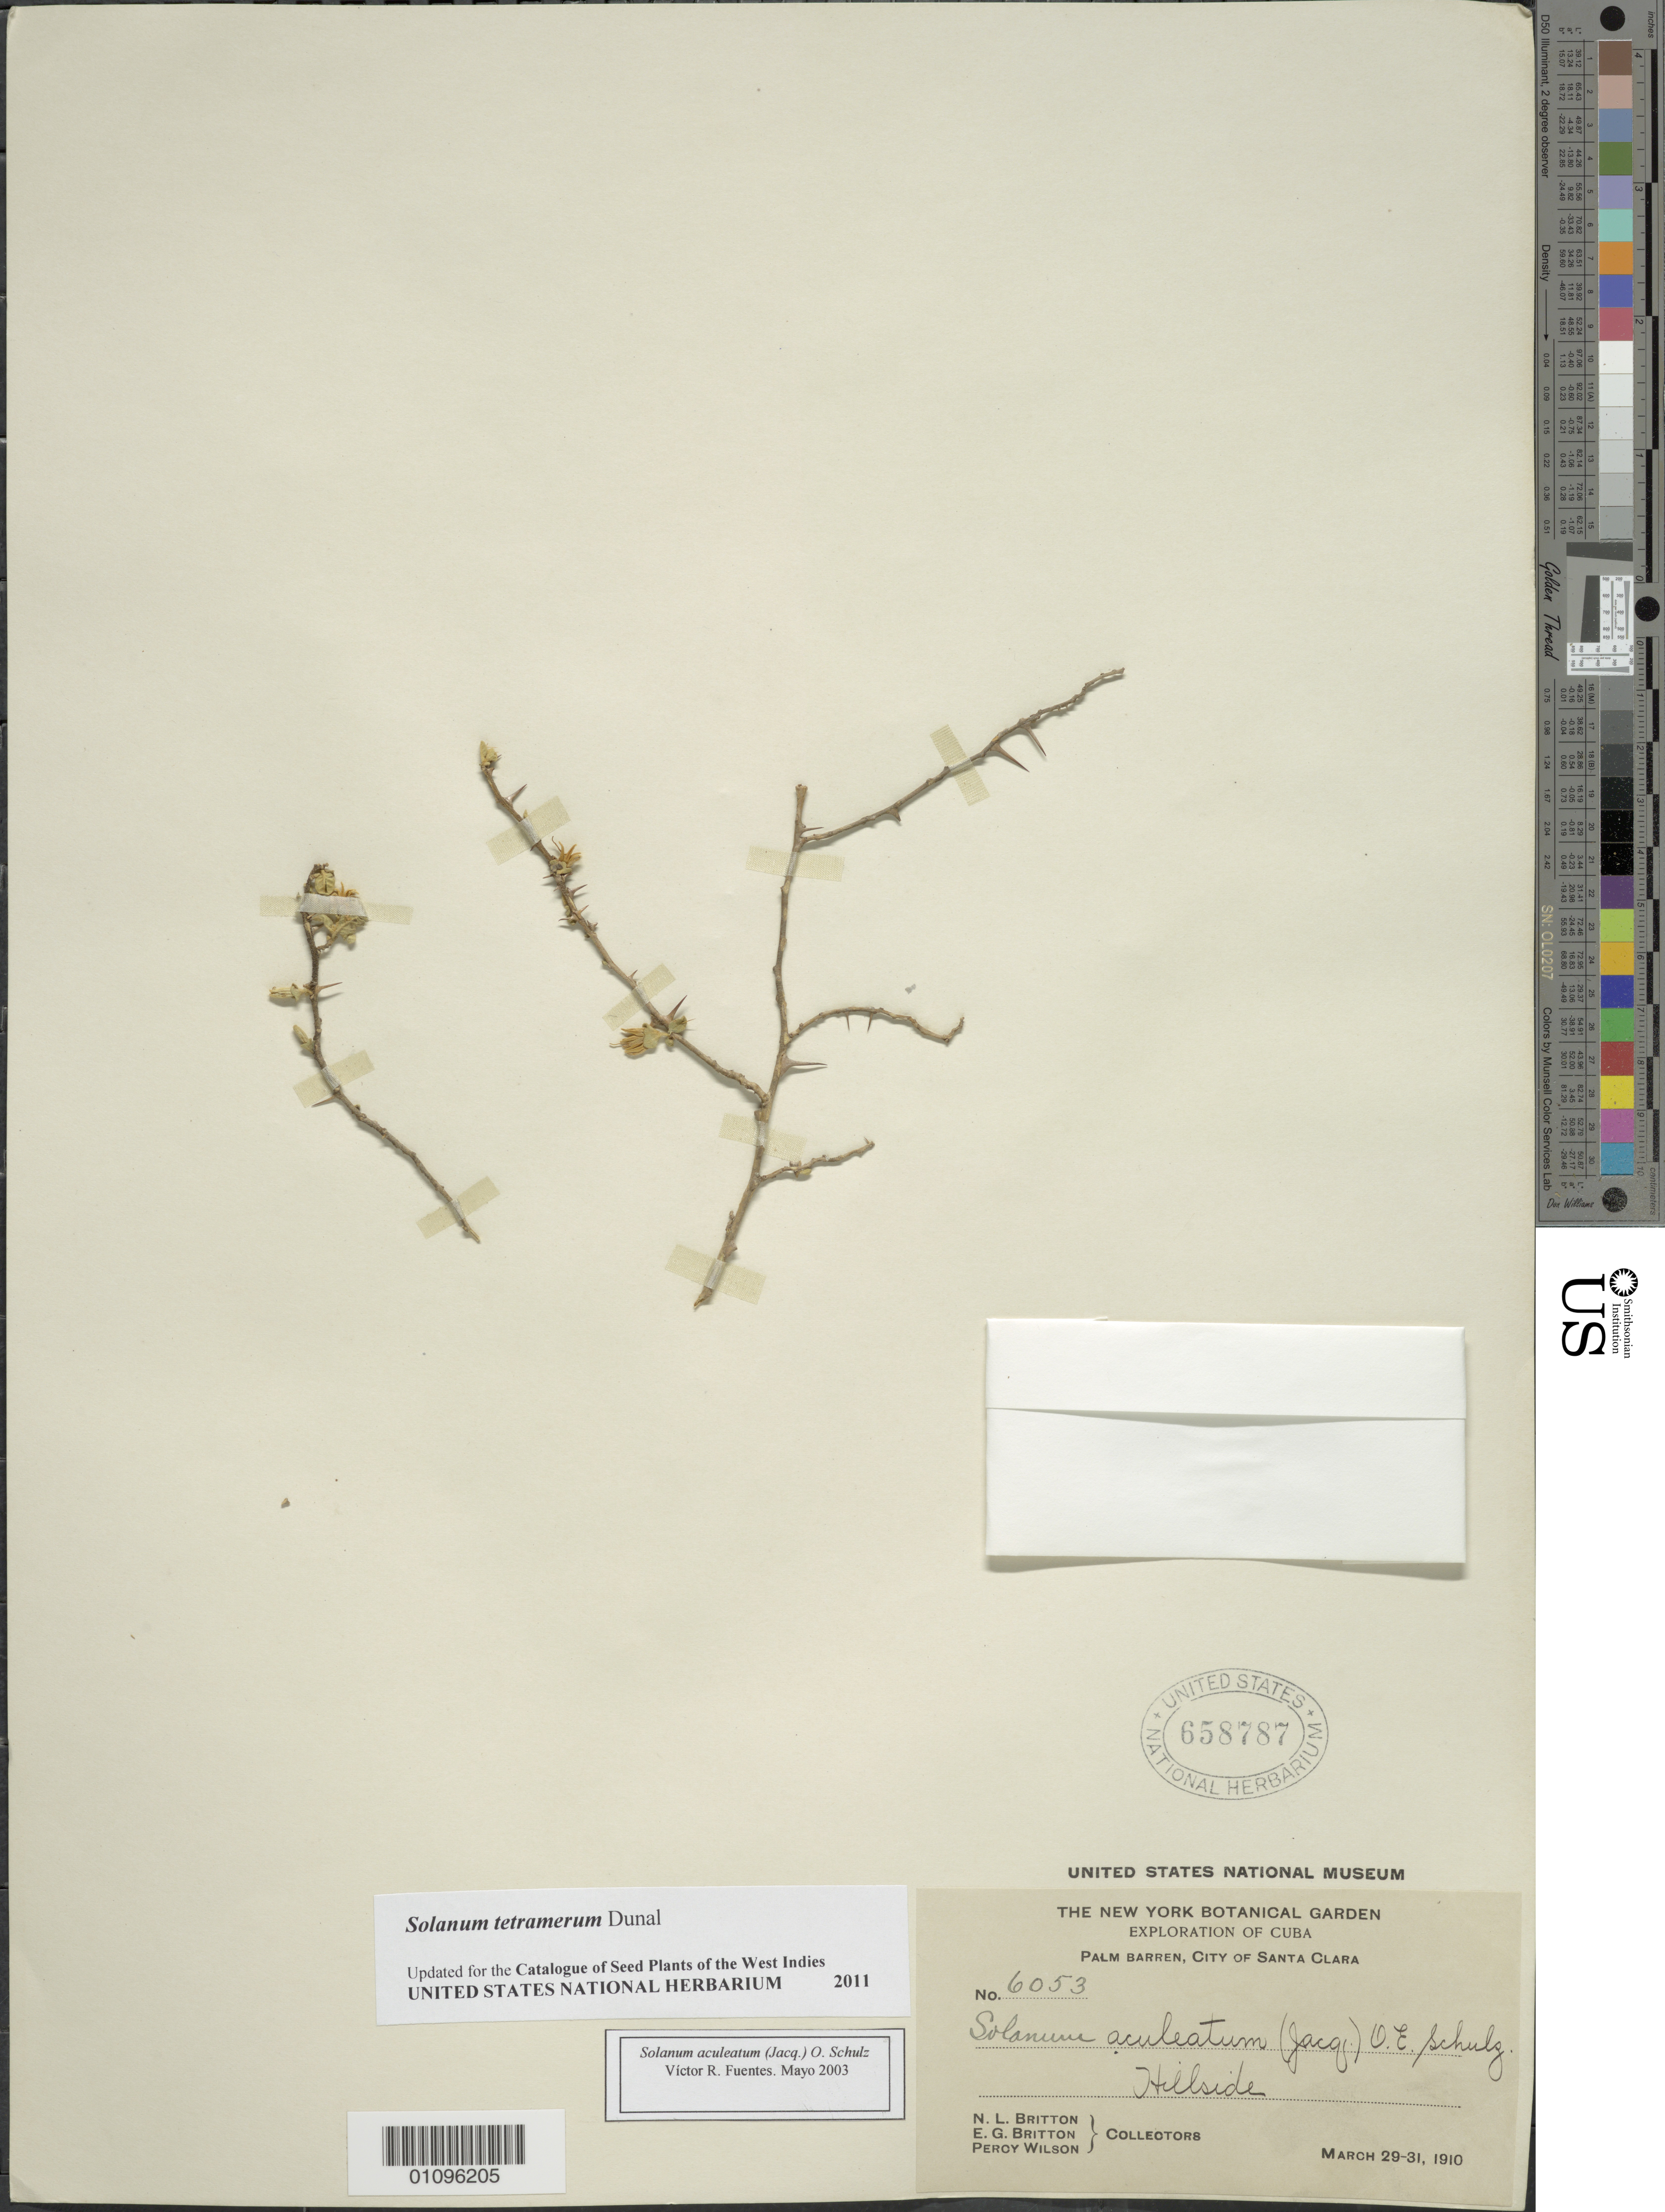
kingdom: Plantae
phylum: Tracheophyta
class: Magnoliopsida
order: Solanales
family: Solanaceae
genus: Solanum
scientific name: Solanum tetramerum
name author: Dunal & A. DC.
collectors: N. Britton, E. G. Britton & P. Wilson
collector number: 6053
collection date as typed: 29 Mar 1910 to 31 Mar 1910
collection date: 1910-03-29/1910-03-31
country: Cuba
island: Cuba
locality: Santa Clara City, Palm Barren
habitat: Hillside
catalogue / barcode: US 658787